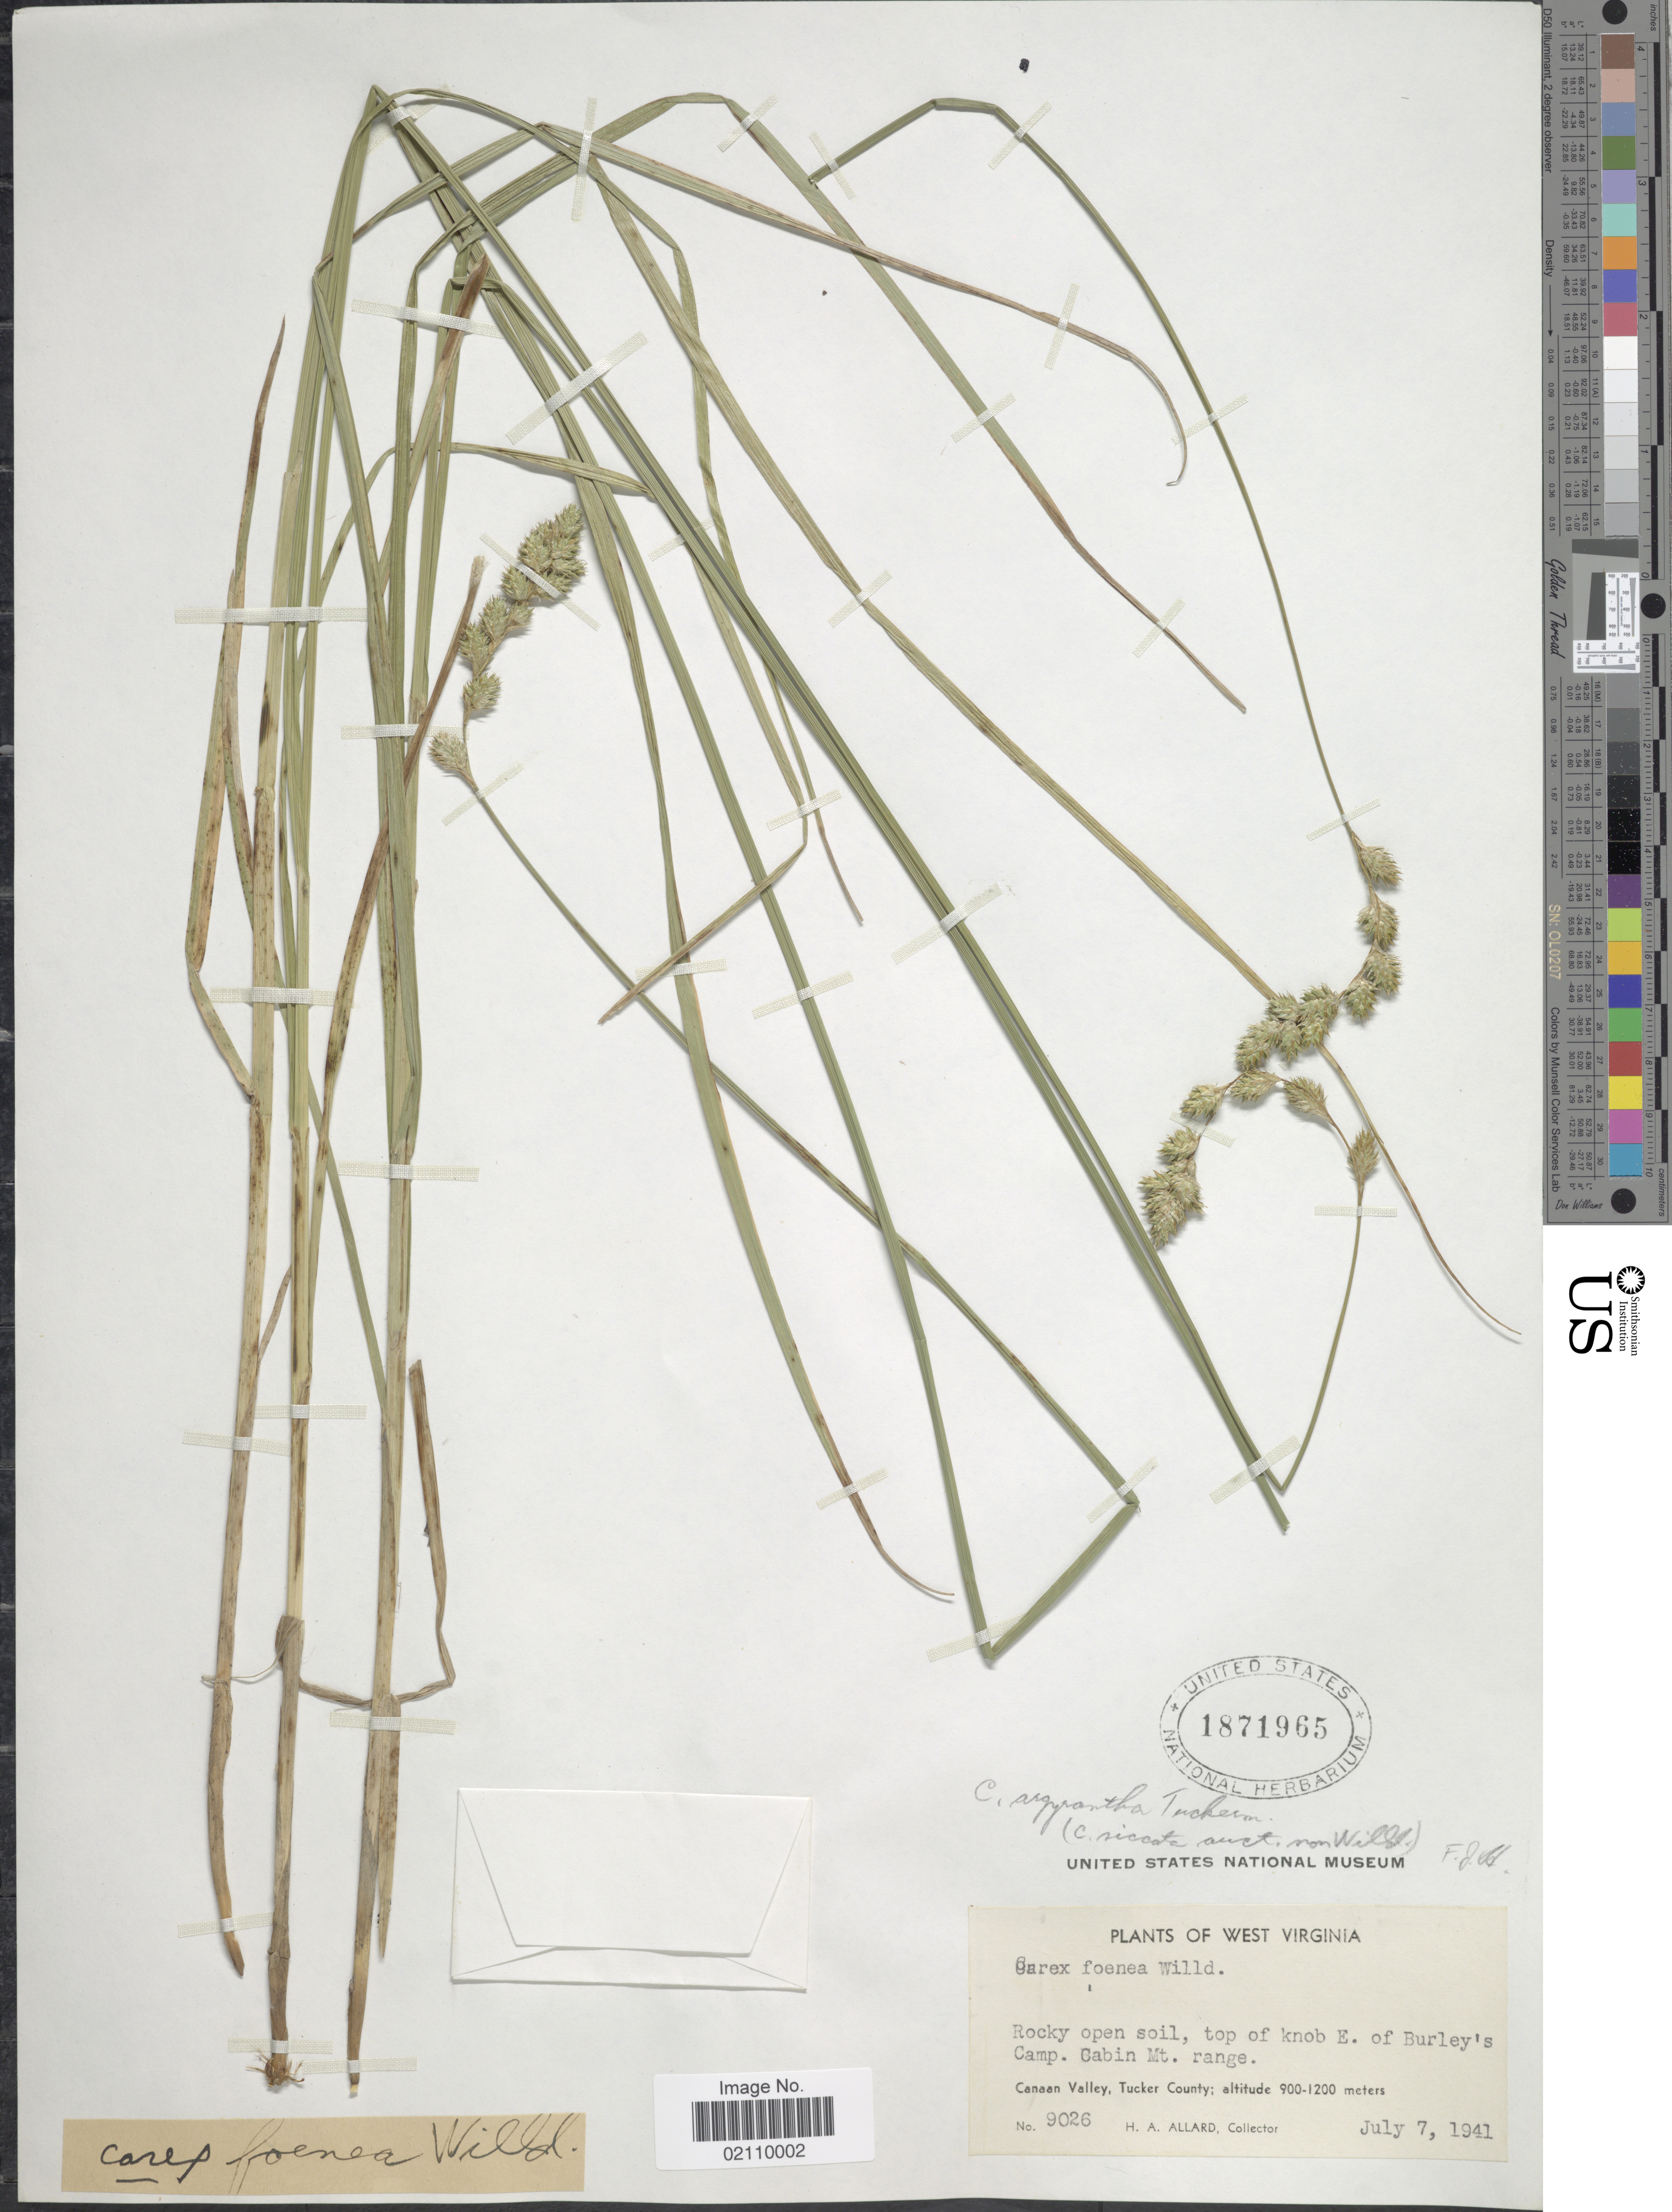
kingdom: Plantae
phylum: Tracheophyta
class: Liliopsida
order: Poales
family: Cyperaceae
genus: Carex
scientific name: Carex argyrantha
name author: Tuck. ex Boott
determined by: Strong, Mark T., (BOT), Smithsonian Institution - National Museum of Natural History (UNITED STATES)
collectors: H. A. Allard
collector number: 9026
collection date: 1941-07-07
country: United States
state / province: West Virginia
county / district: Tucker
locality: Rocky open soil, top of knob E. of Burley's Camp. Cabin Mt. range. Canaan Valley, Tucker County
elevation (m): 900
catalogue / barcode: US 1871965